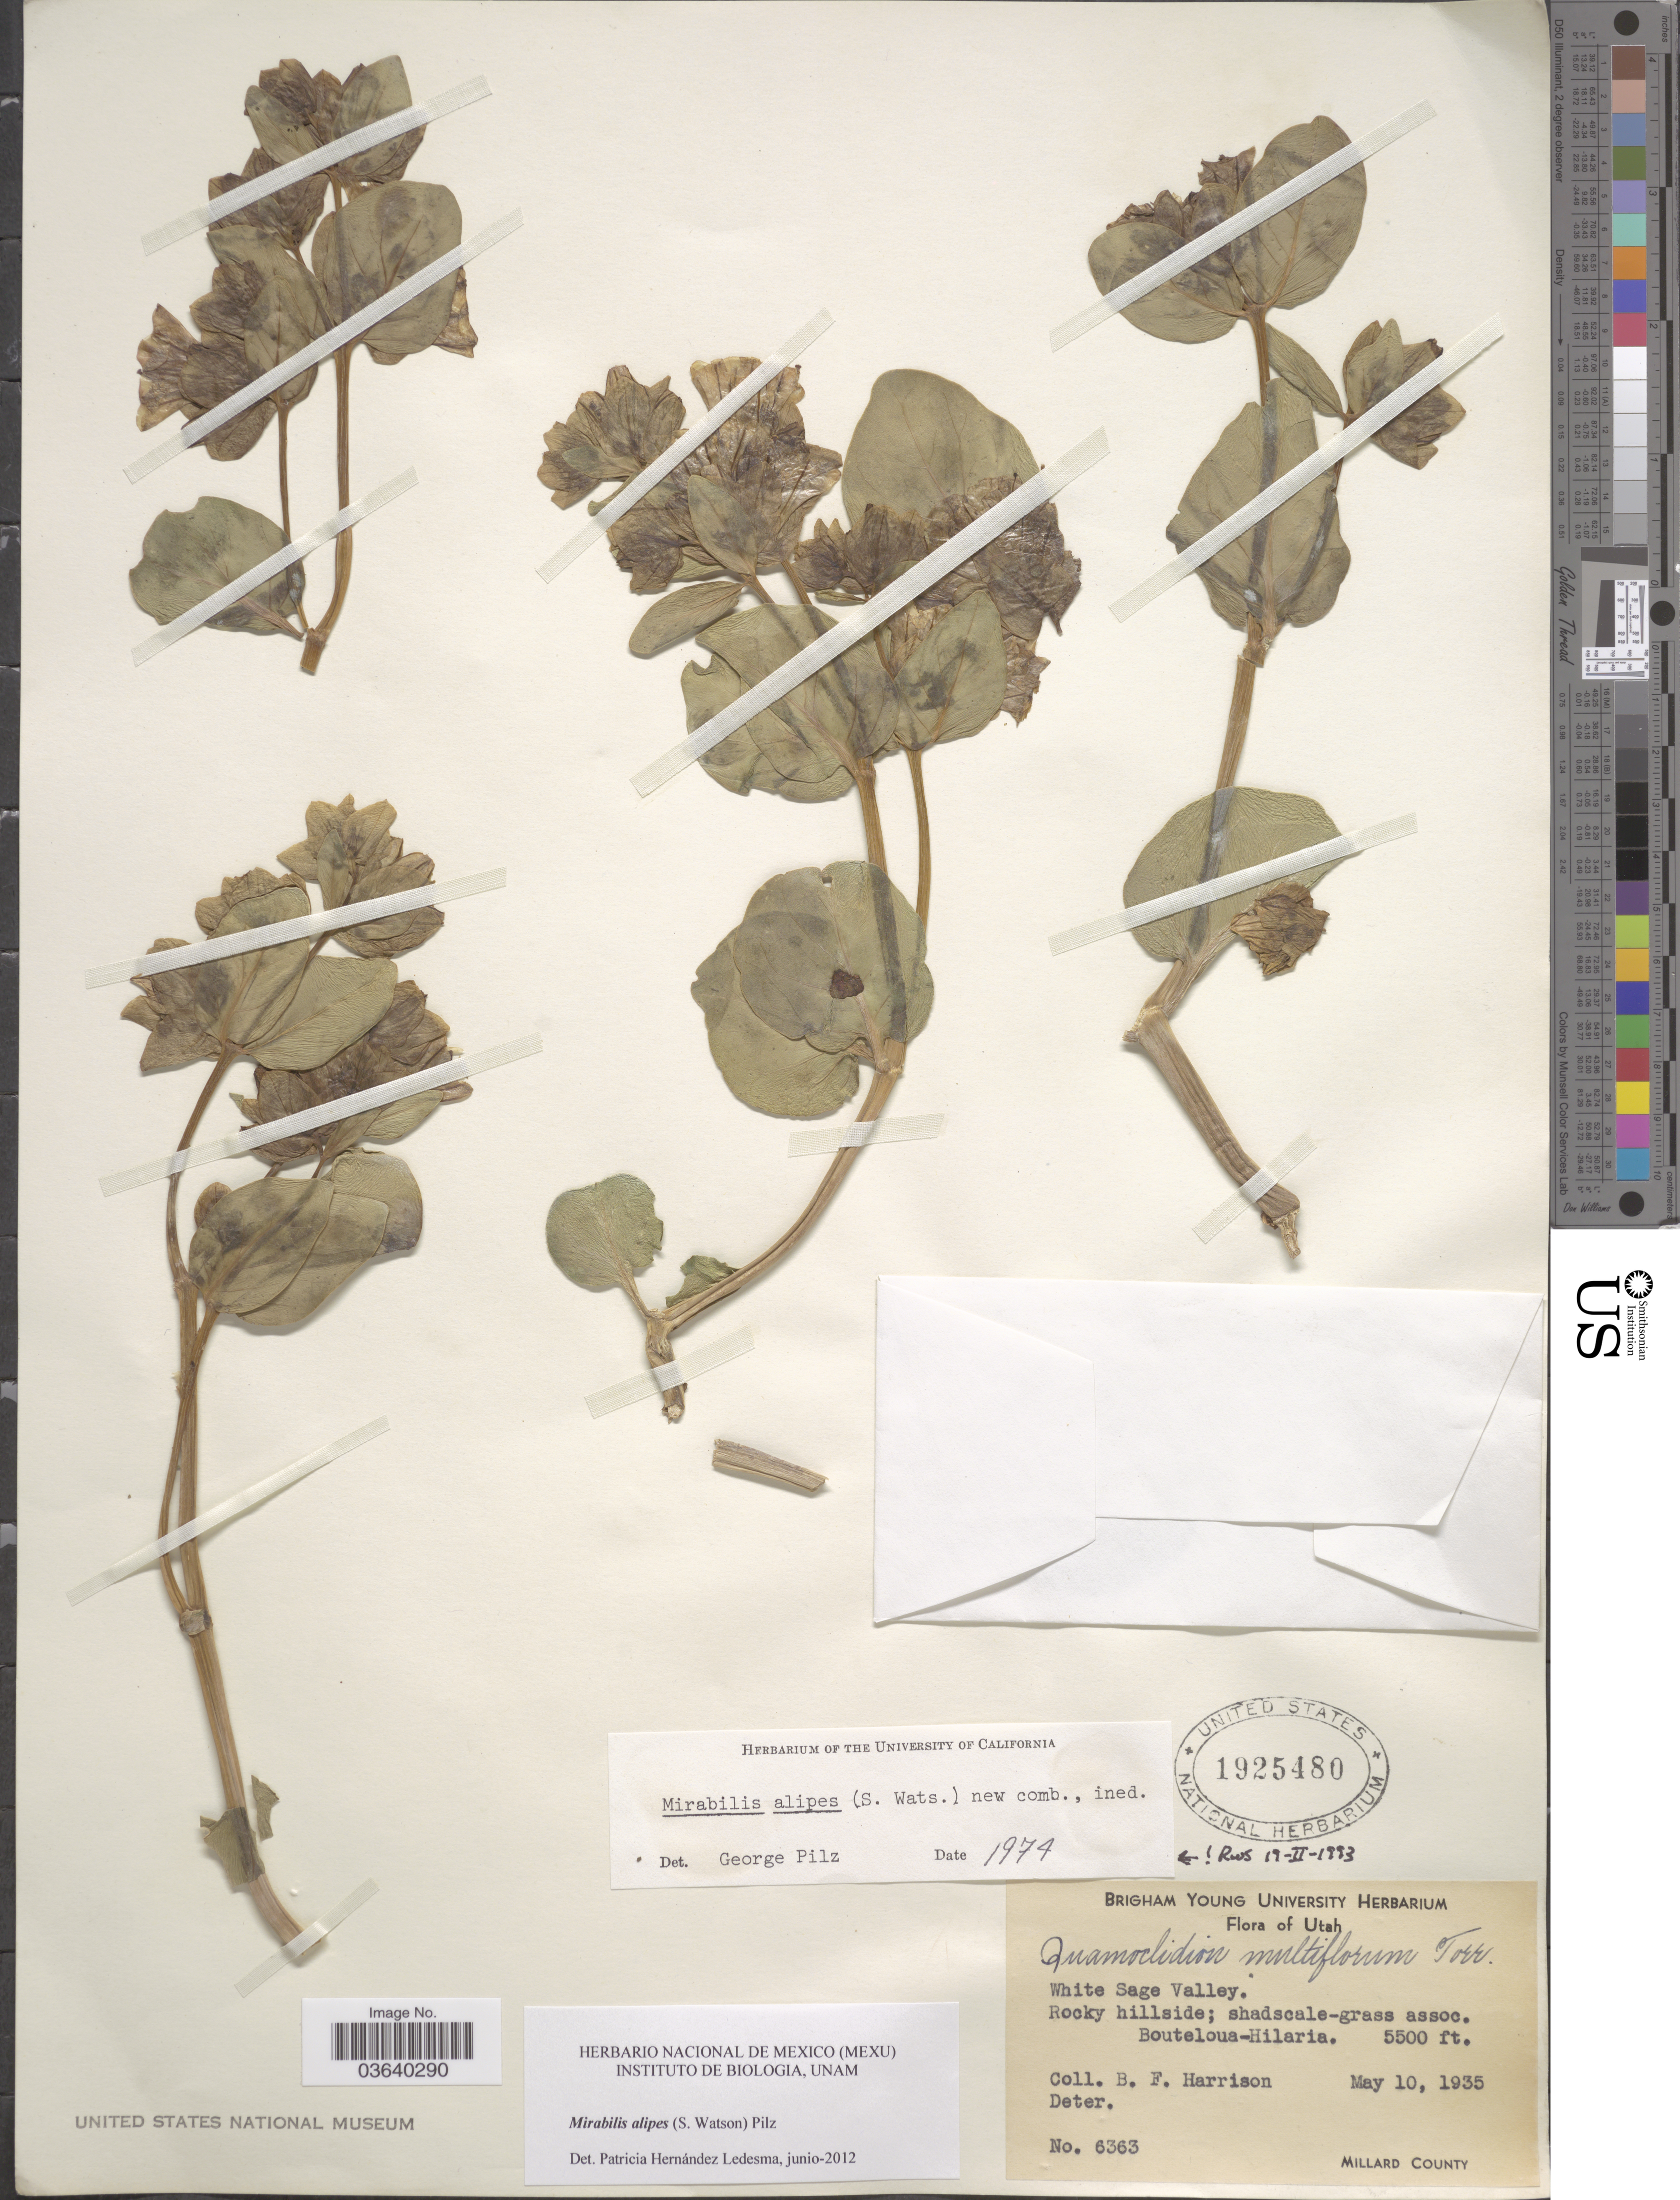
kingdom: Plantae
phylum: Tracheophyta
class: Magnoliopsida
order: Caryophyllales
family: Nyctaginaceae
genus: Mirabilis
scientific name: Mirabilis alipes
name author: (S. Watson) Pilz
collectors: B. F. Harrison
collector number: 6363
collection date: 1935-05-10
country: United States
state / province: Utah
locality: White Sage Valley.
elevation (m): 1676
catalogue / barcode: US 1925480